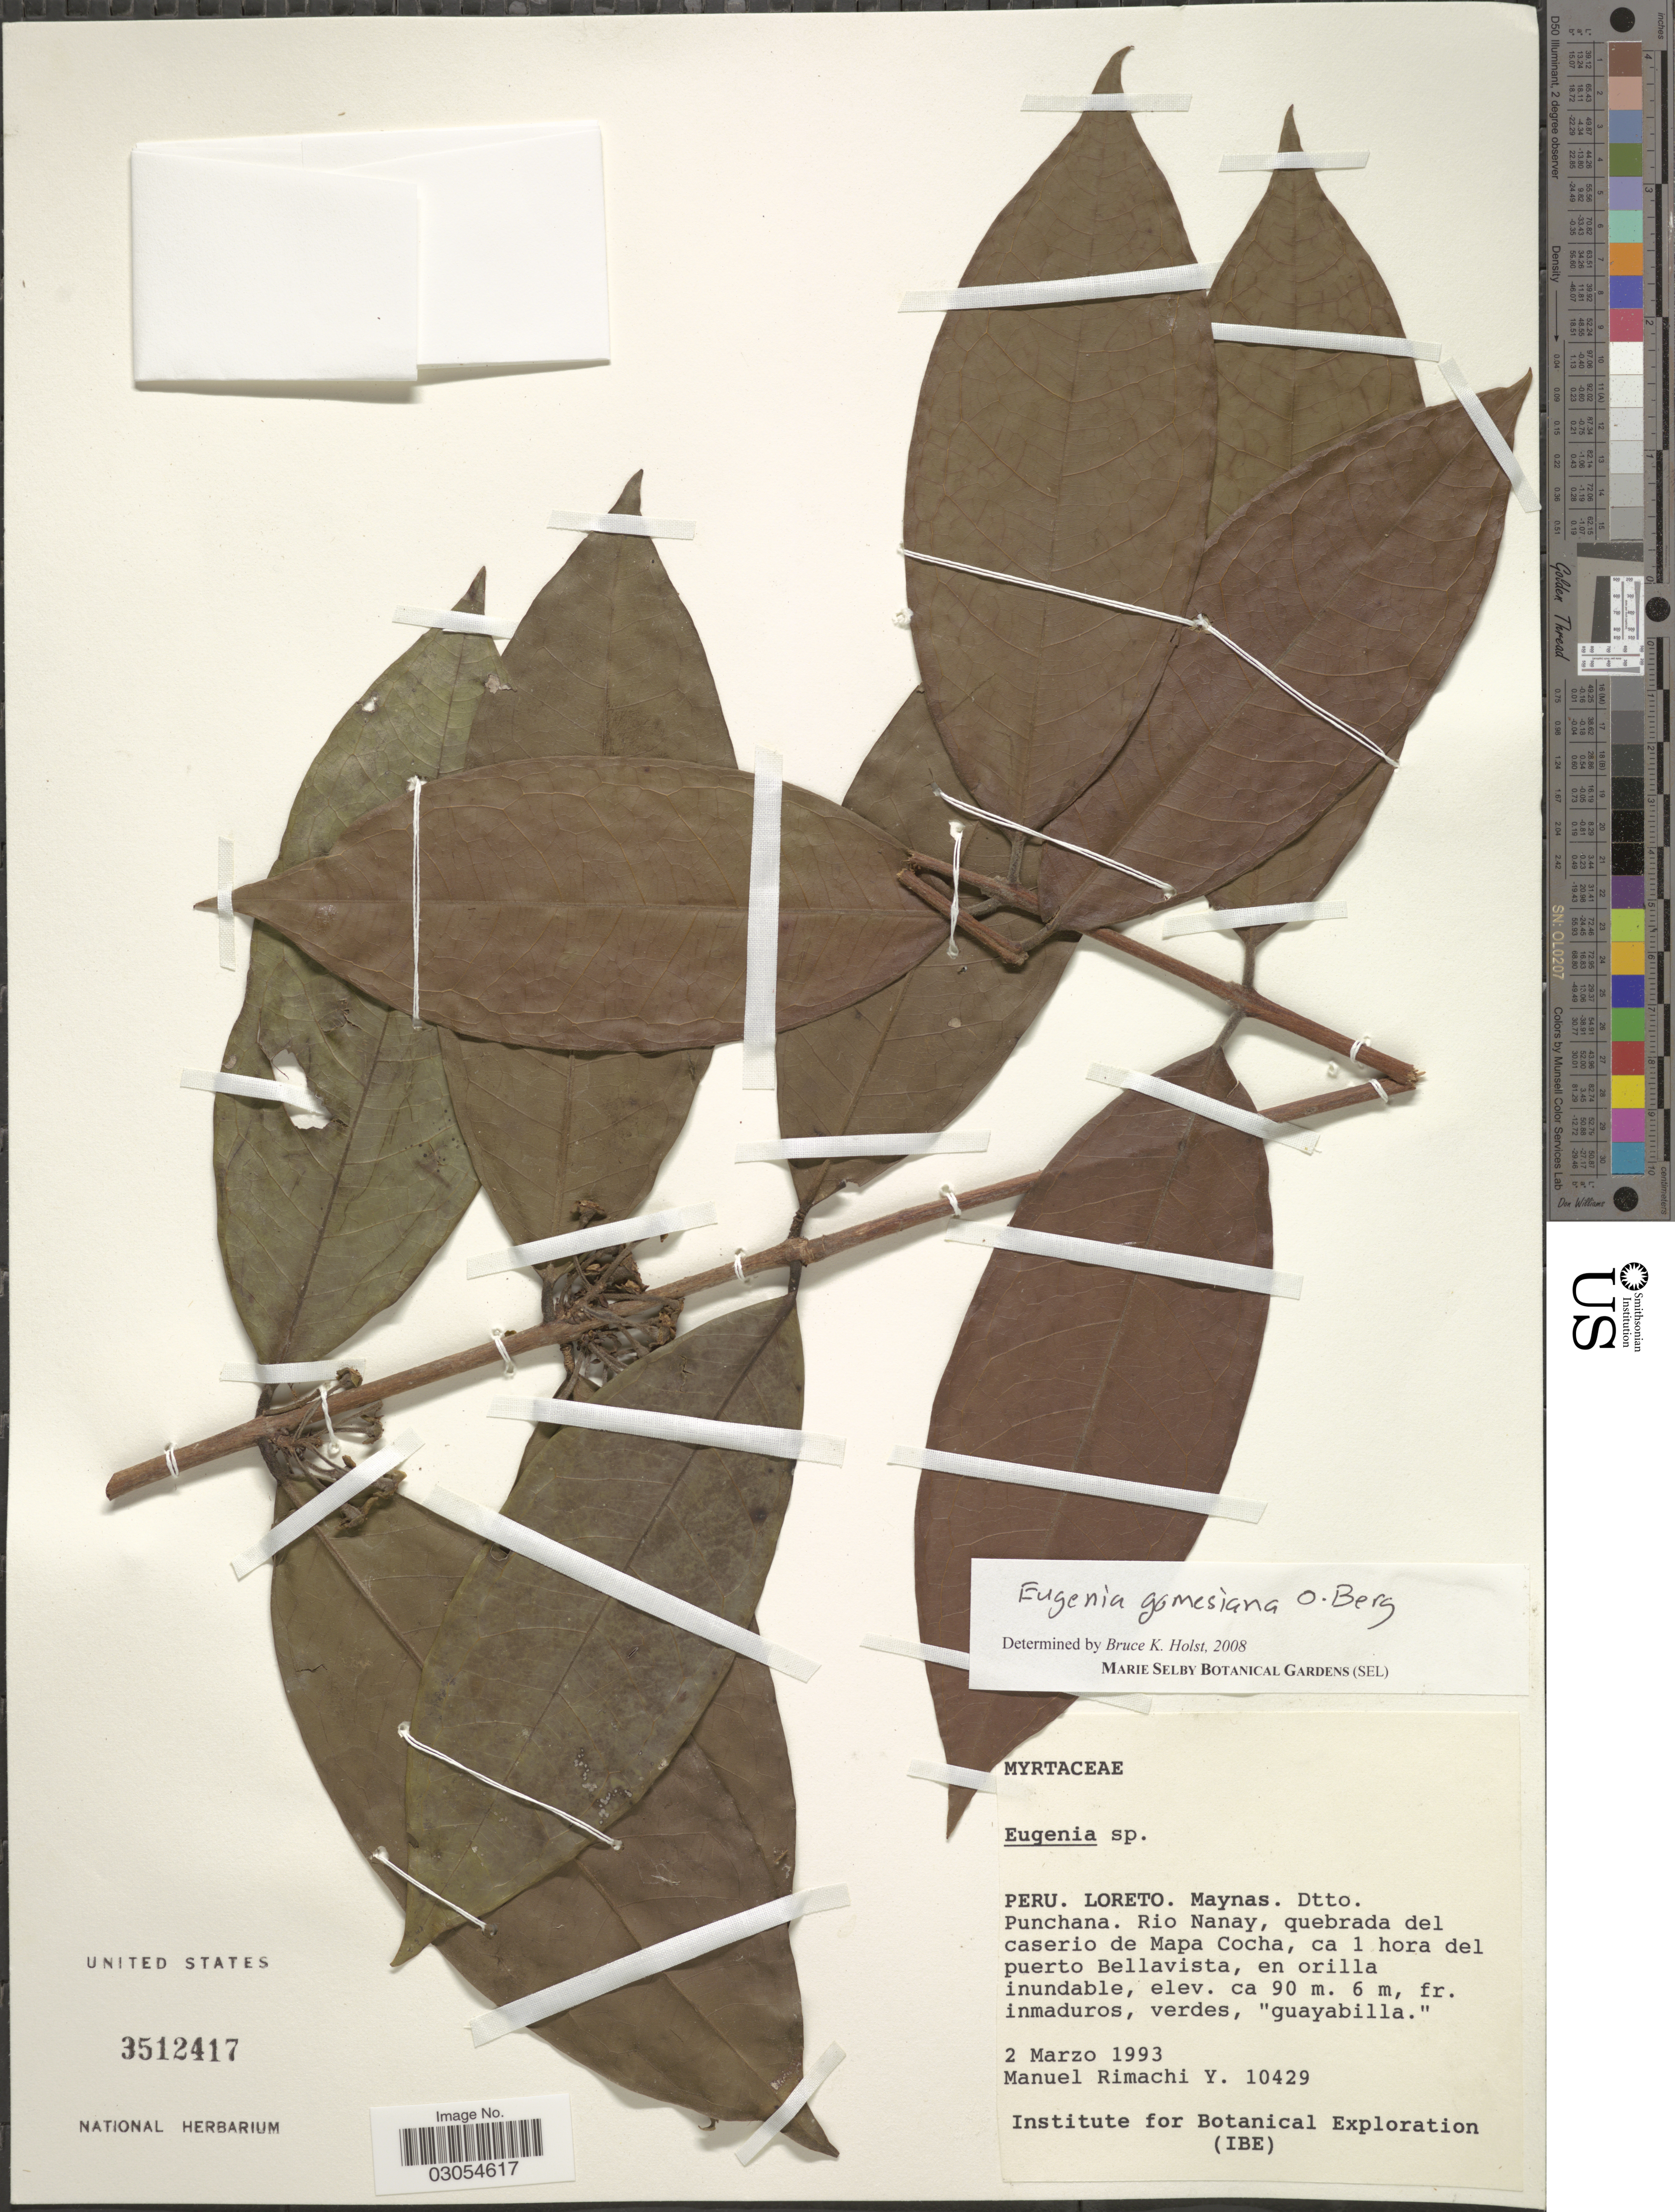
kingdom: Plantae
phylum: Tracheophyta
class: Magnoliopsida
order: Myrtales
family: Myrtaceae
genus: Eugenia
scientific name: Eugenia gomesiana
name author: O. Berg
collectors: M. Rimachi Y.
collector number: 10429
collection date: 1993-03-02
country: Peru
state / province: Loreto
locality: Maynas. Dtto. Punchana. Rio Nanay, quebrada del caserio de Mapa Cocha, ca 1 hora del puerto Bellavista.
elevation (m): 90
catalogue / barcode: US 3512417